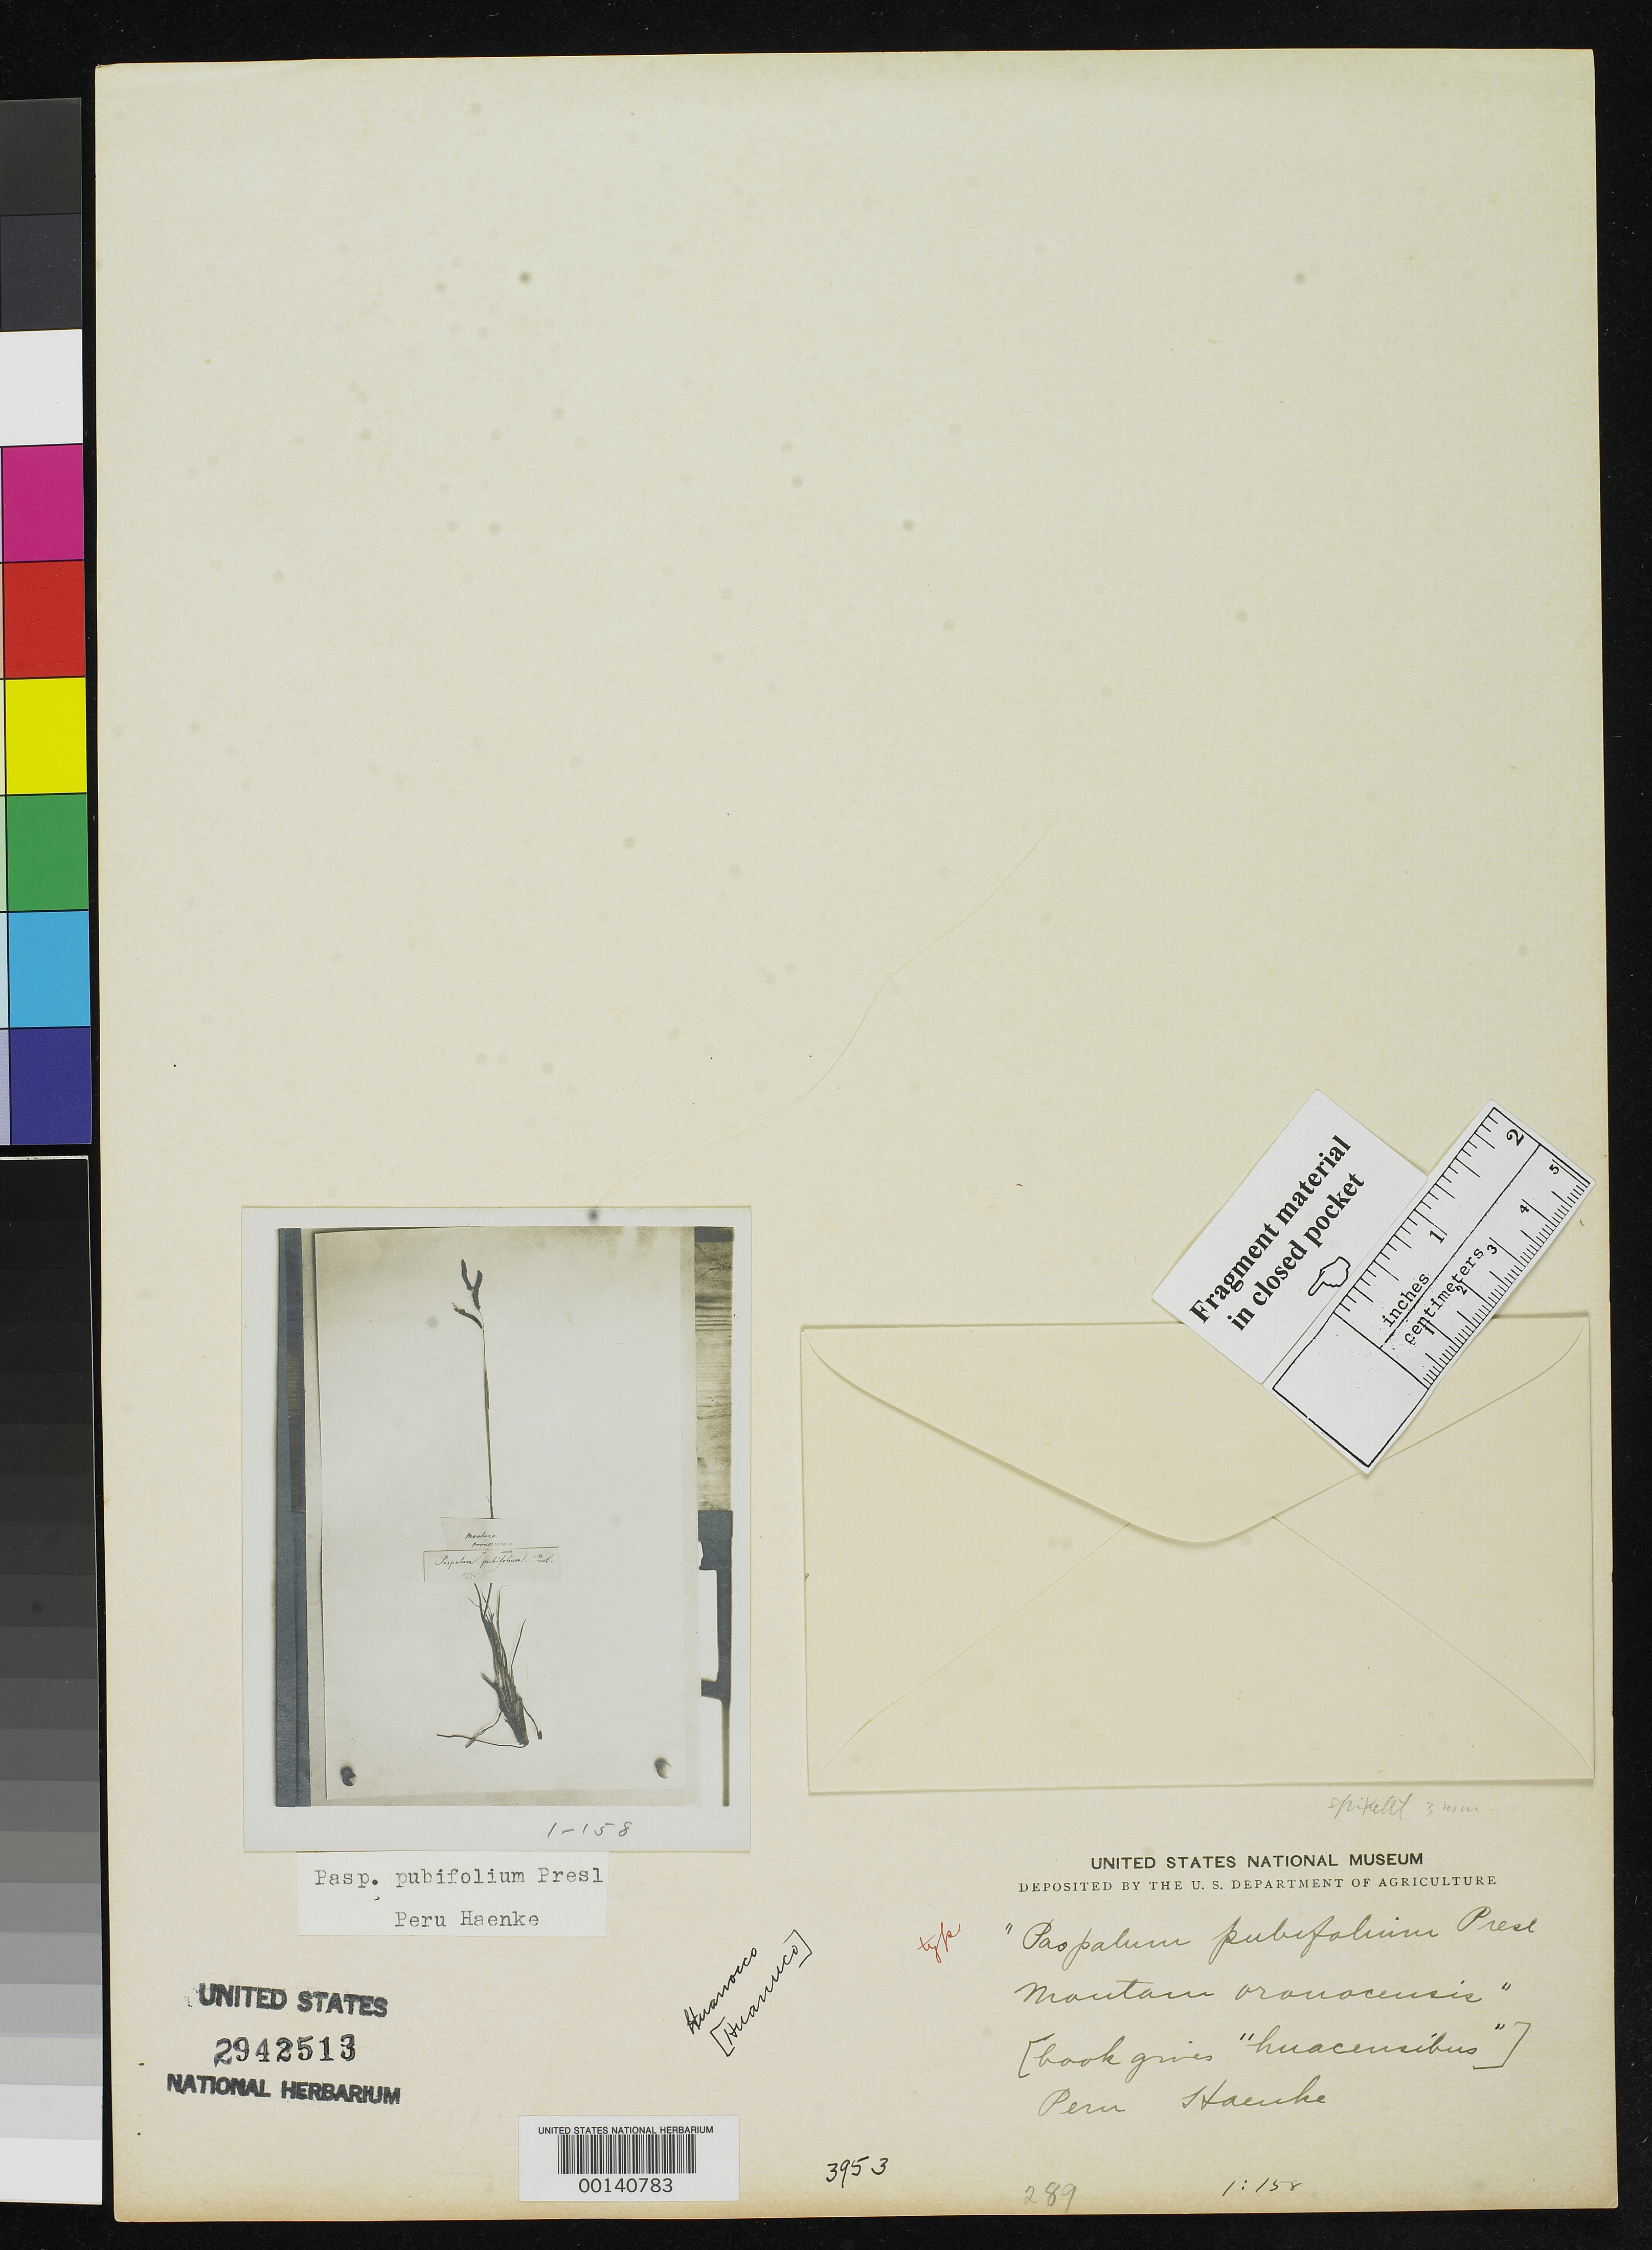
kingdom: Plantae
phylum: Tracheophyta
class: Liliopsida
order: Poales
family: Poaceae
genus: Paspalum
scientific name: Paspalum pubifolium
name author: J. Presl in C. Presl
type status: Type Fragment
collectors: T. P. X. Haenke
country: Peru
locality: mountains of Oronoco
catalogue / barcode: US 2942513